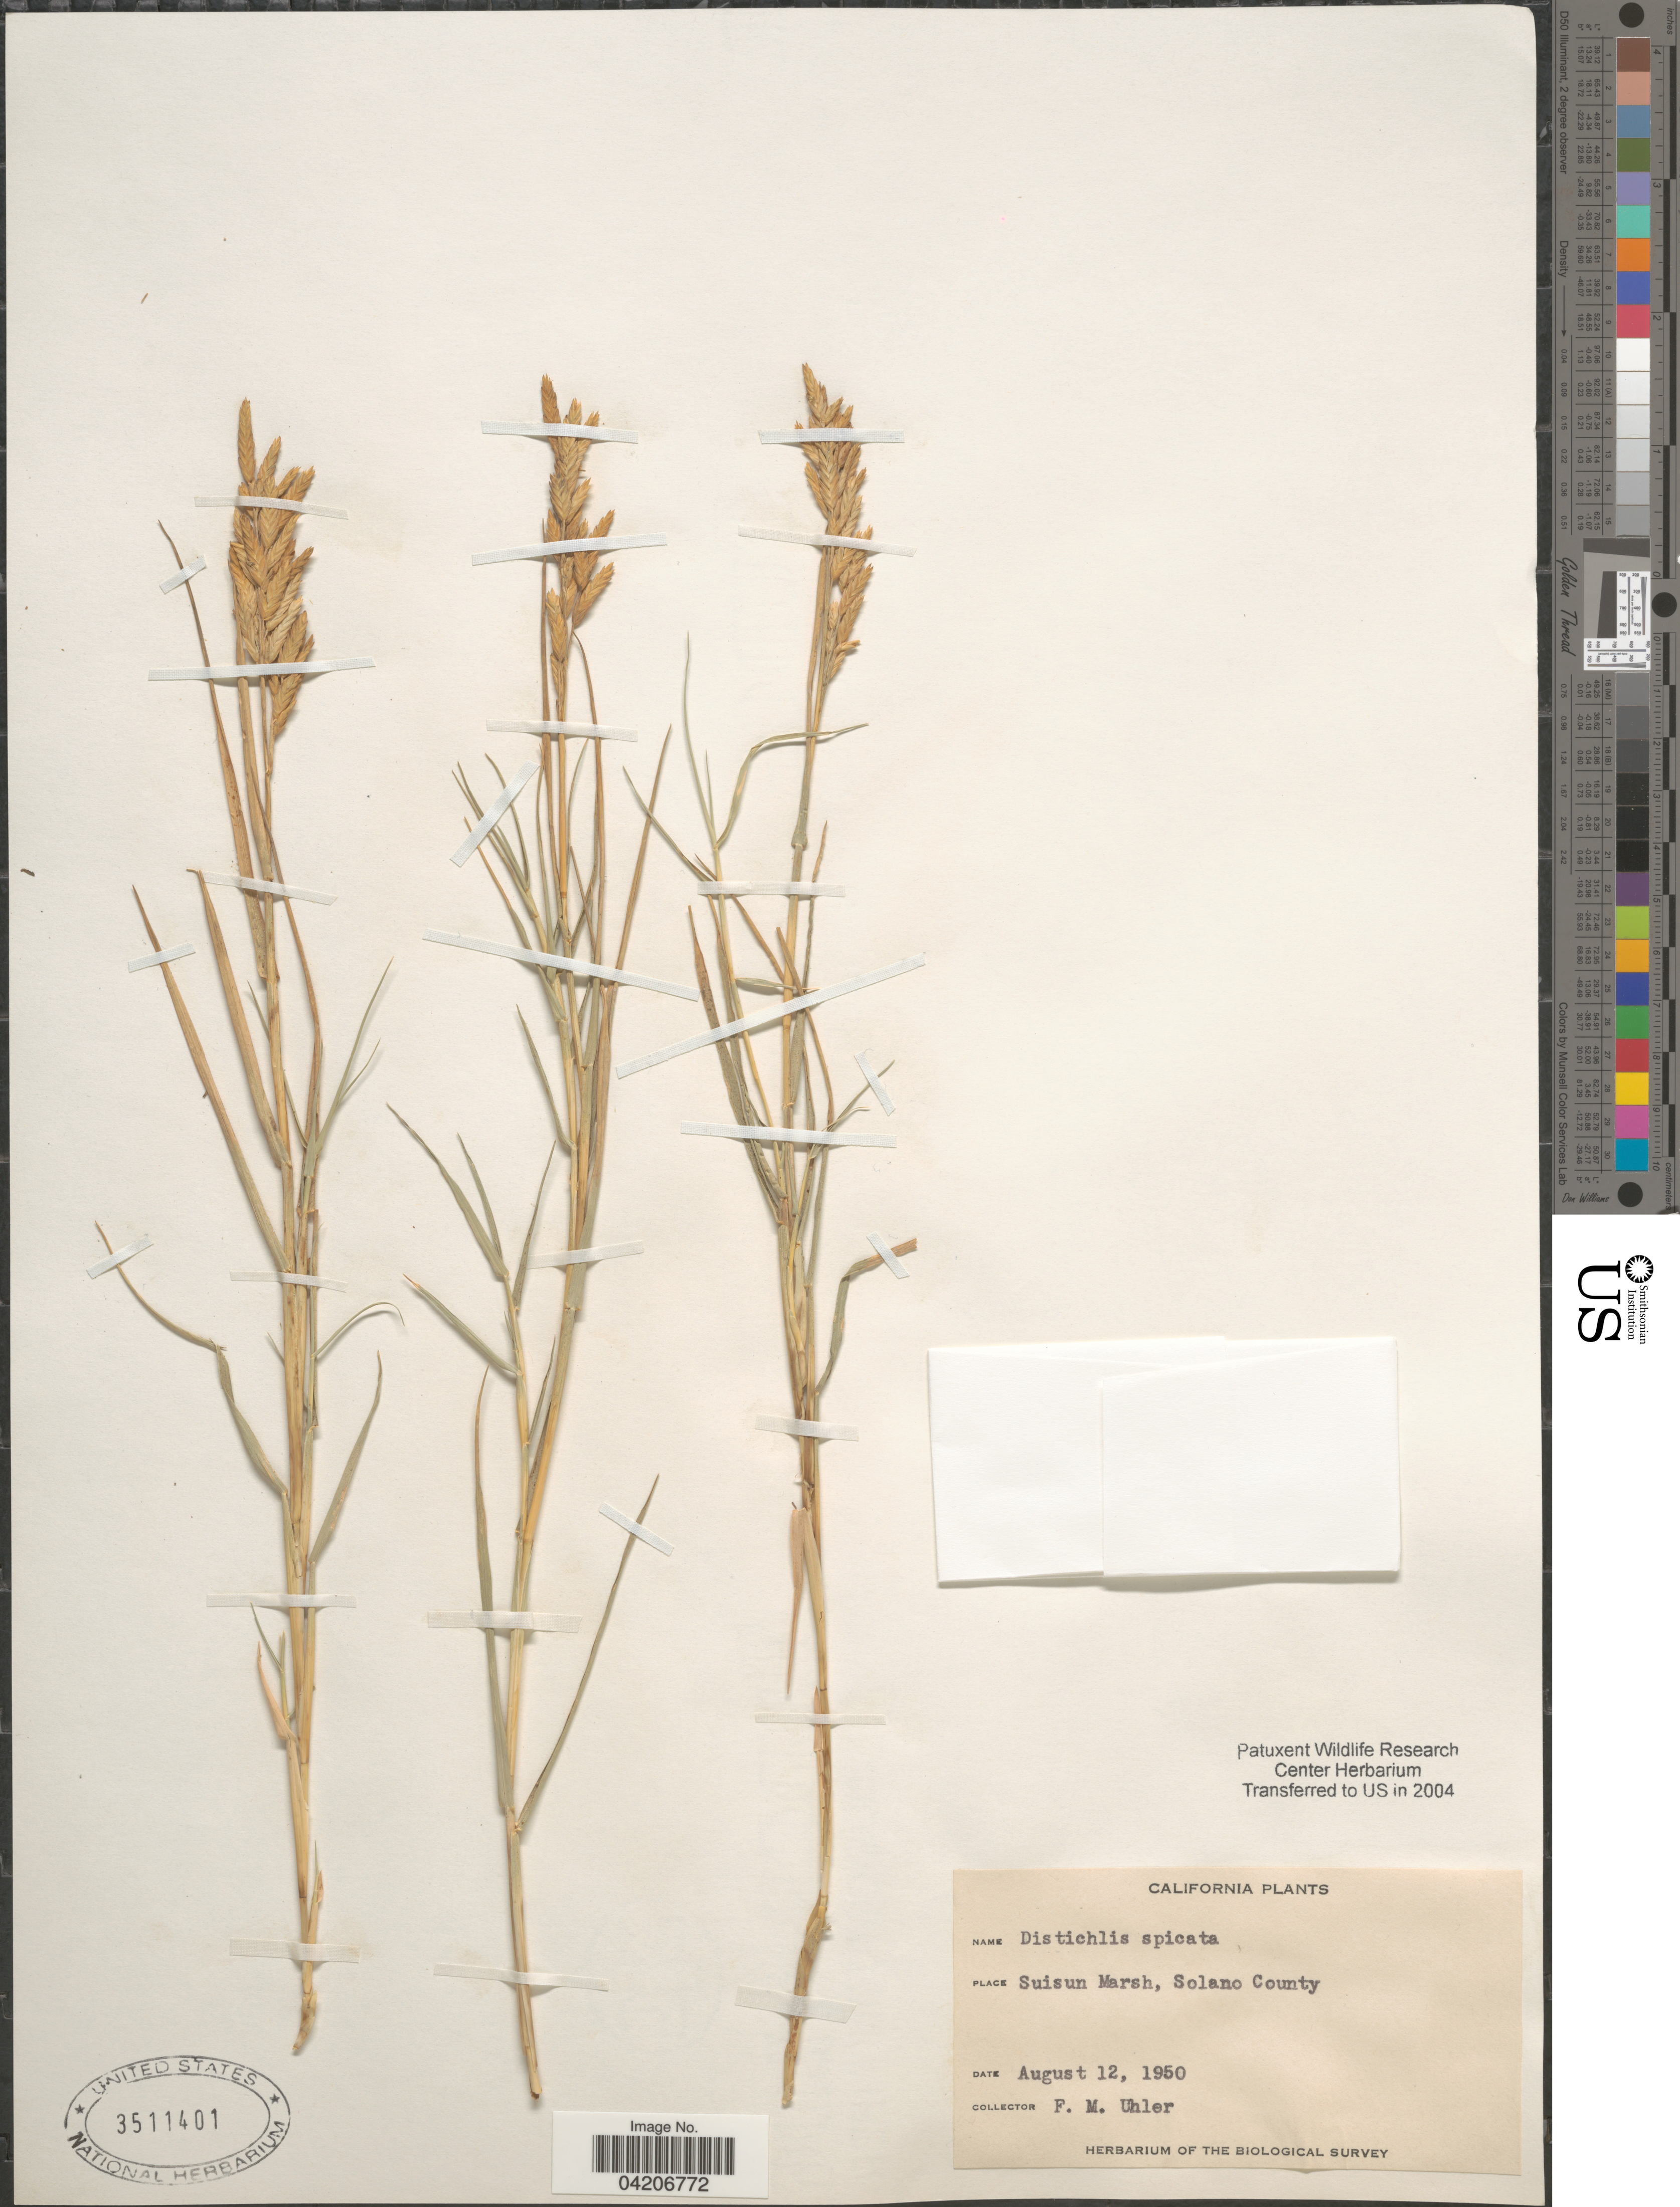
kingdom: Plantae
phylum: Tracheophyta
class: Liliopsida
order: Poales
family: Poaceae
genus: Distichlis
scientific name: Distichlis spicata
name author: (L.) Greene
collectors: F. M. Uhler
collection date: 1950-08-12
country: United States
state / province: California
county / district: Solano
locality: Suisun Marsh, Solano County.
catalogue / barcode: US 3511401